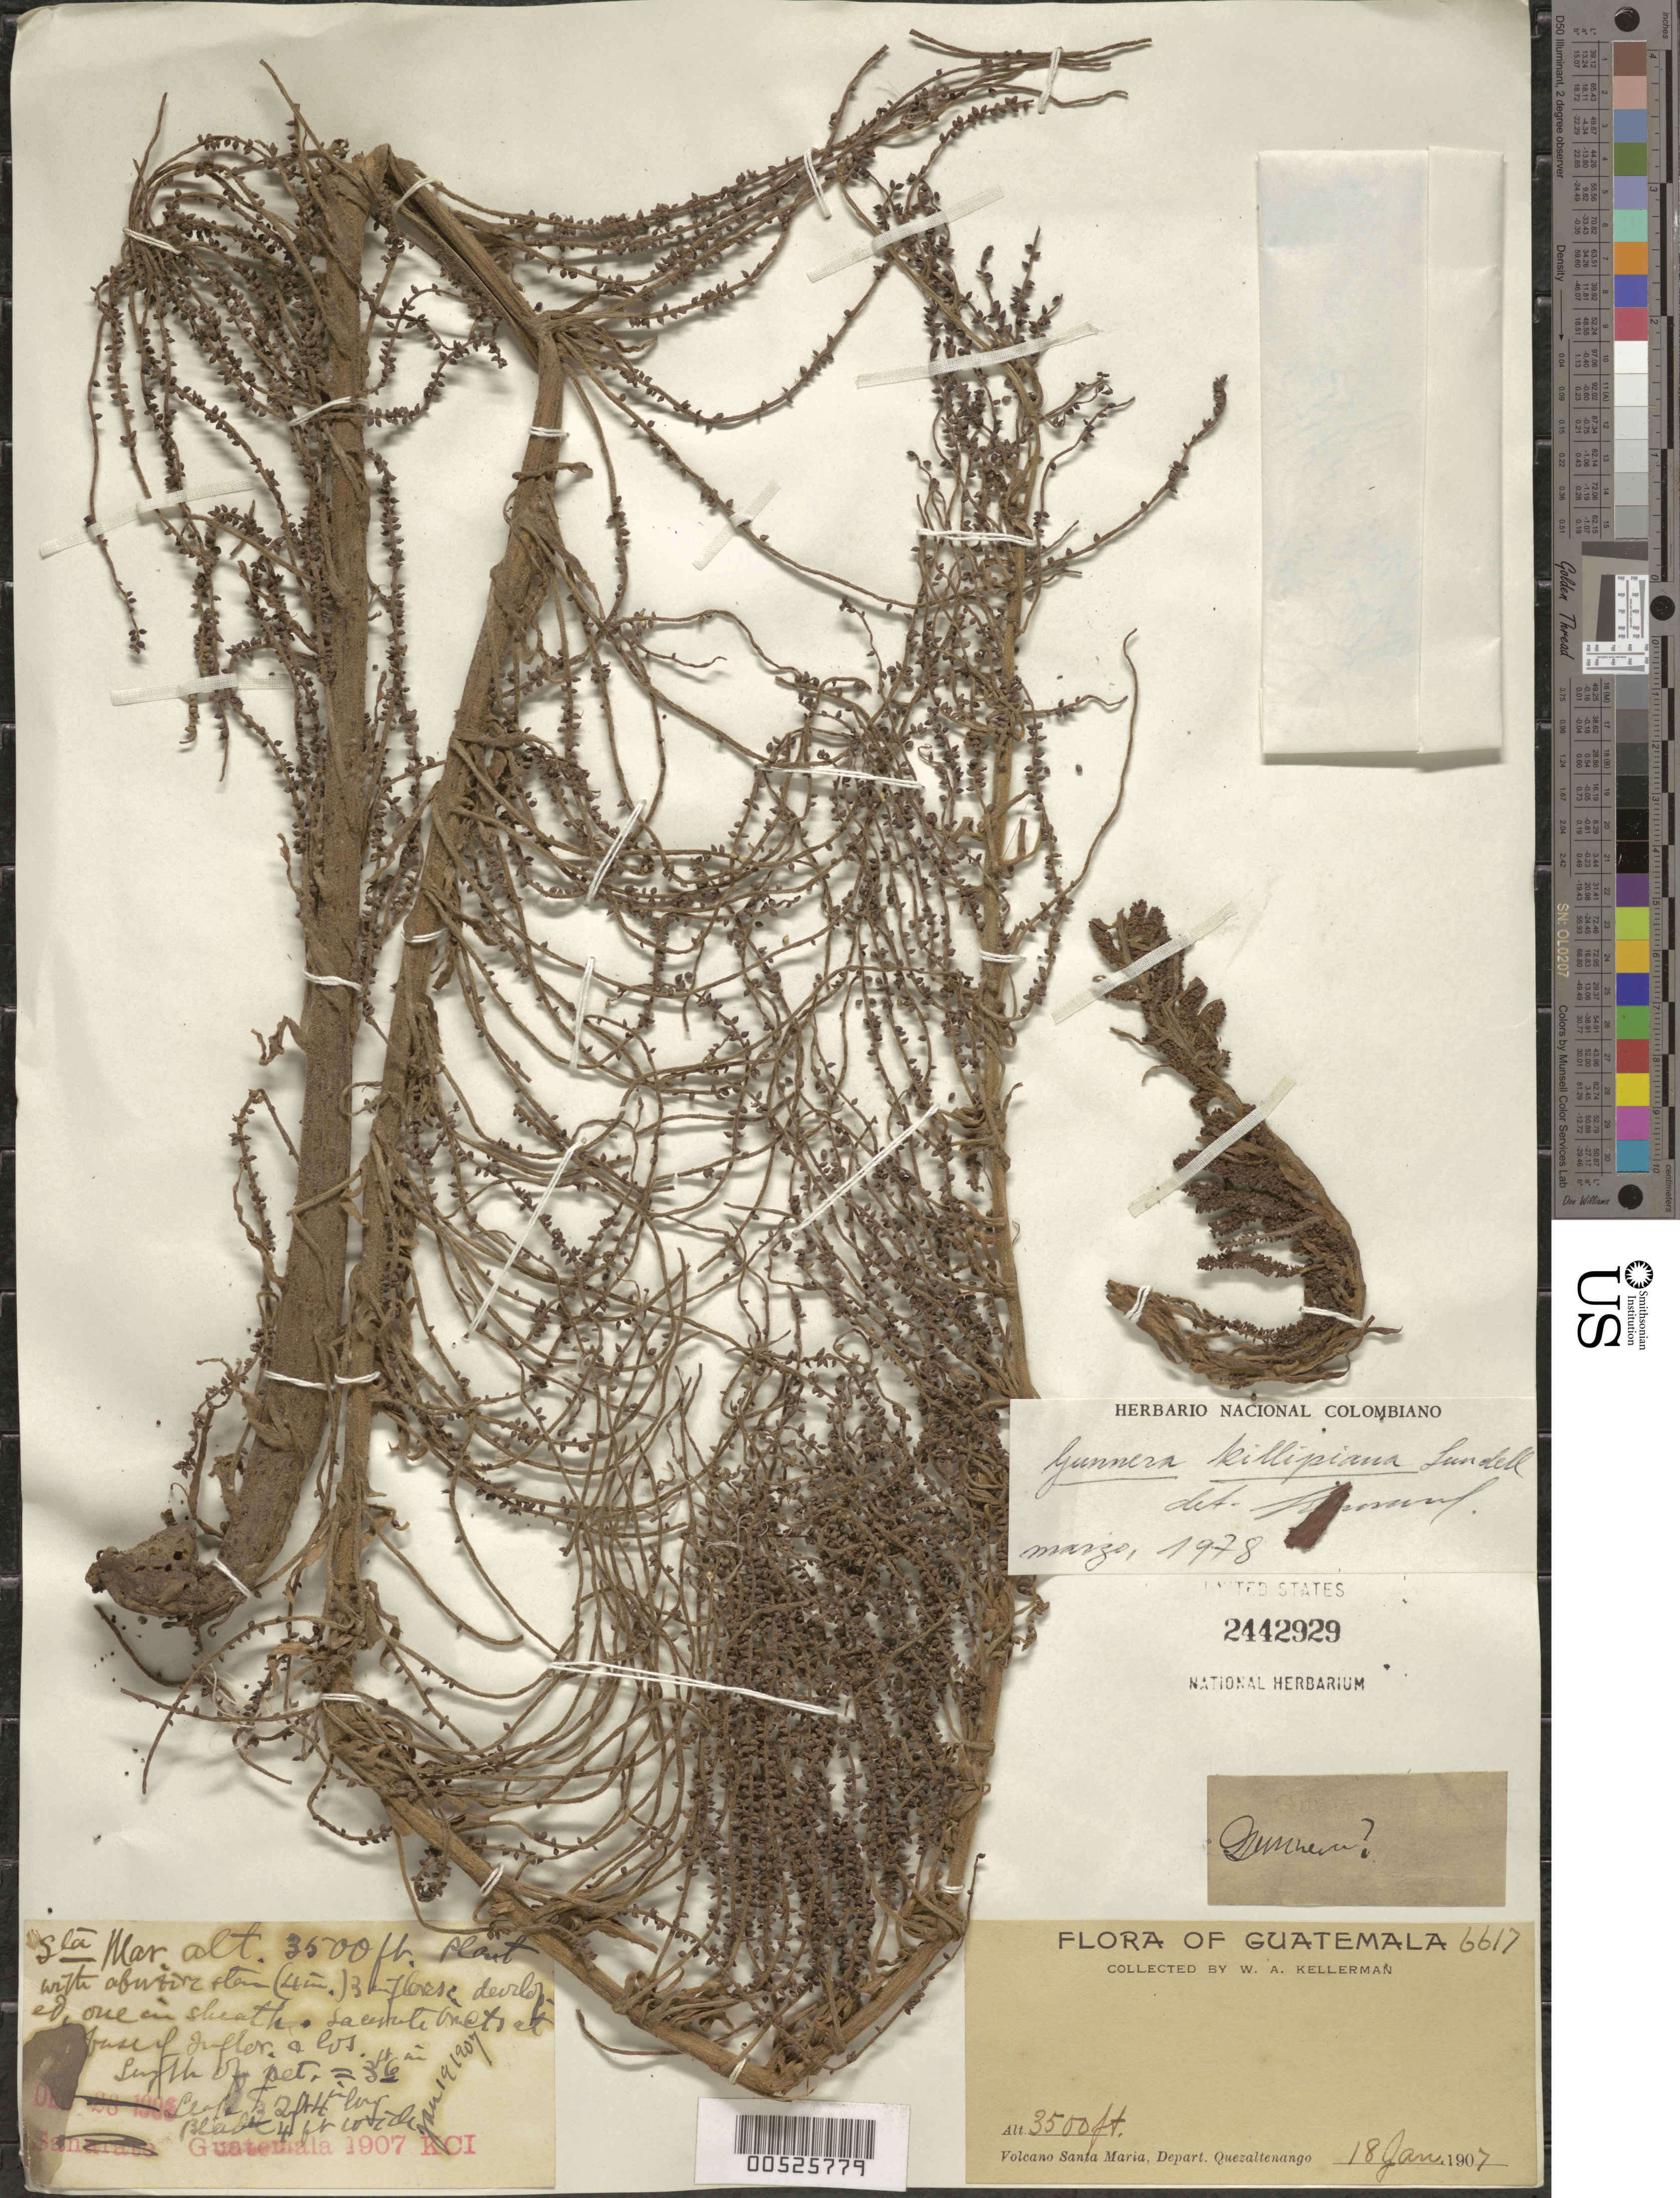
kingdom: Plantae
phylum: Tracheophyta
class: Magnoliopsida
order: Gunnerales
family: Gunneraceae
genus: Gunnera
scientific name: Gunnera killipiana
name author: Lundell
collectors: W. A. Kellerman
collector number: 6617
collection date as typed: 18 Jan 1907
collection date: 1907-01-18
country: Guatemala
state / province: Quetzaltenango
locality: Volcano Santa Maria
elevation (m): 1066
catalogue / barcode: US 2442929